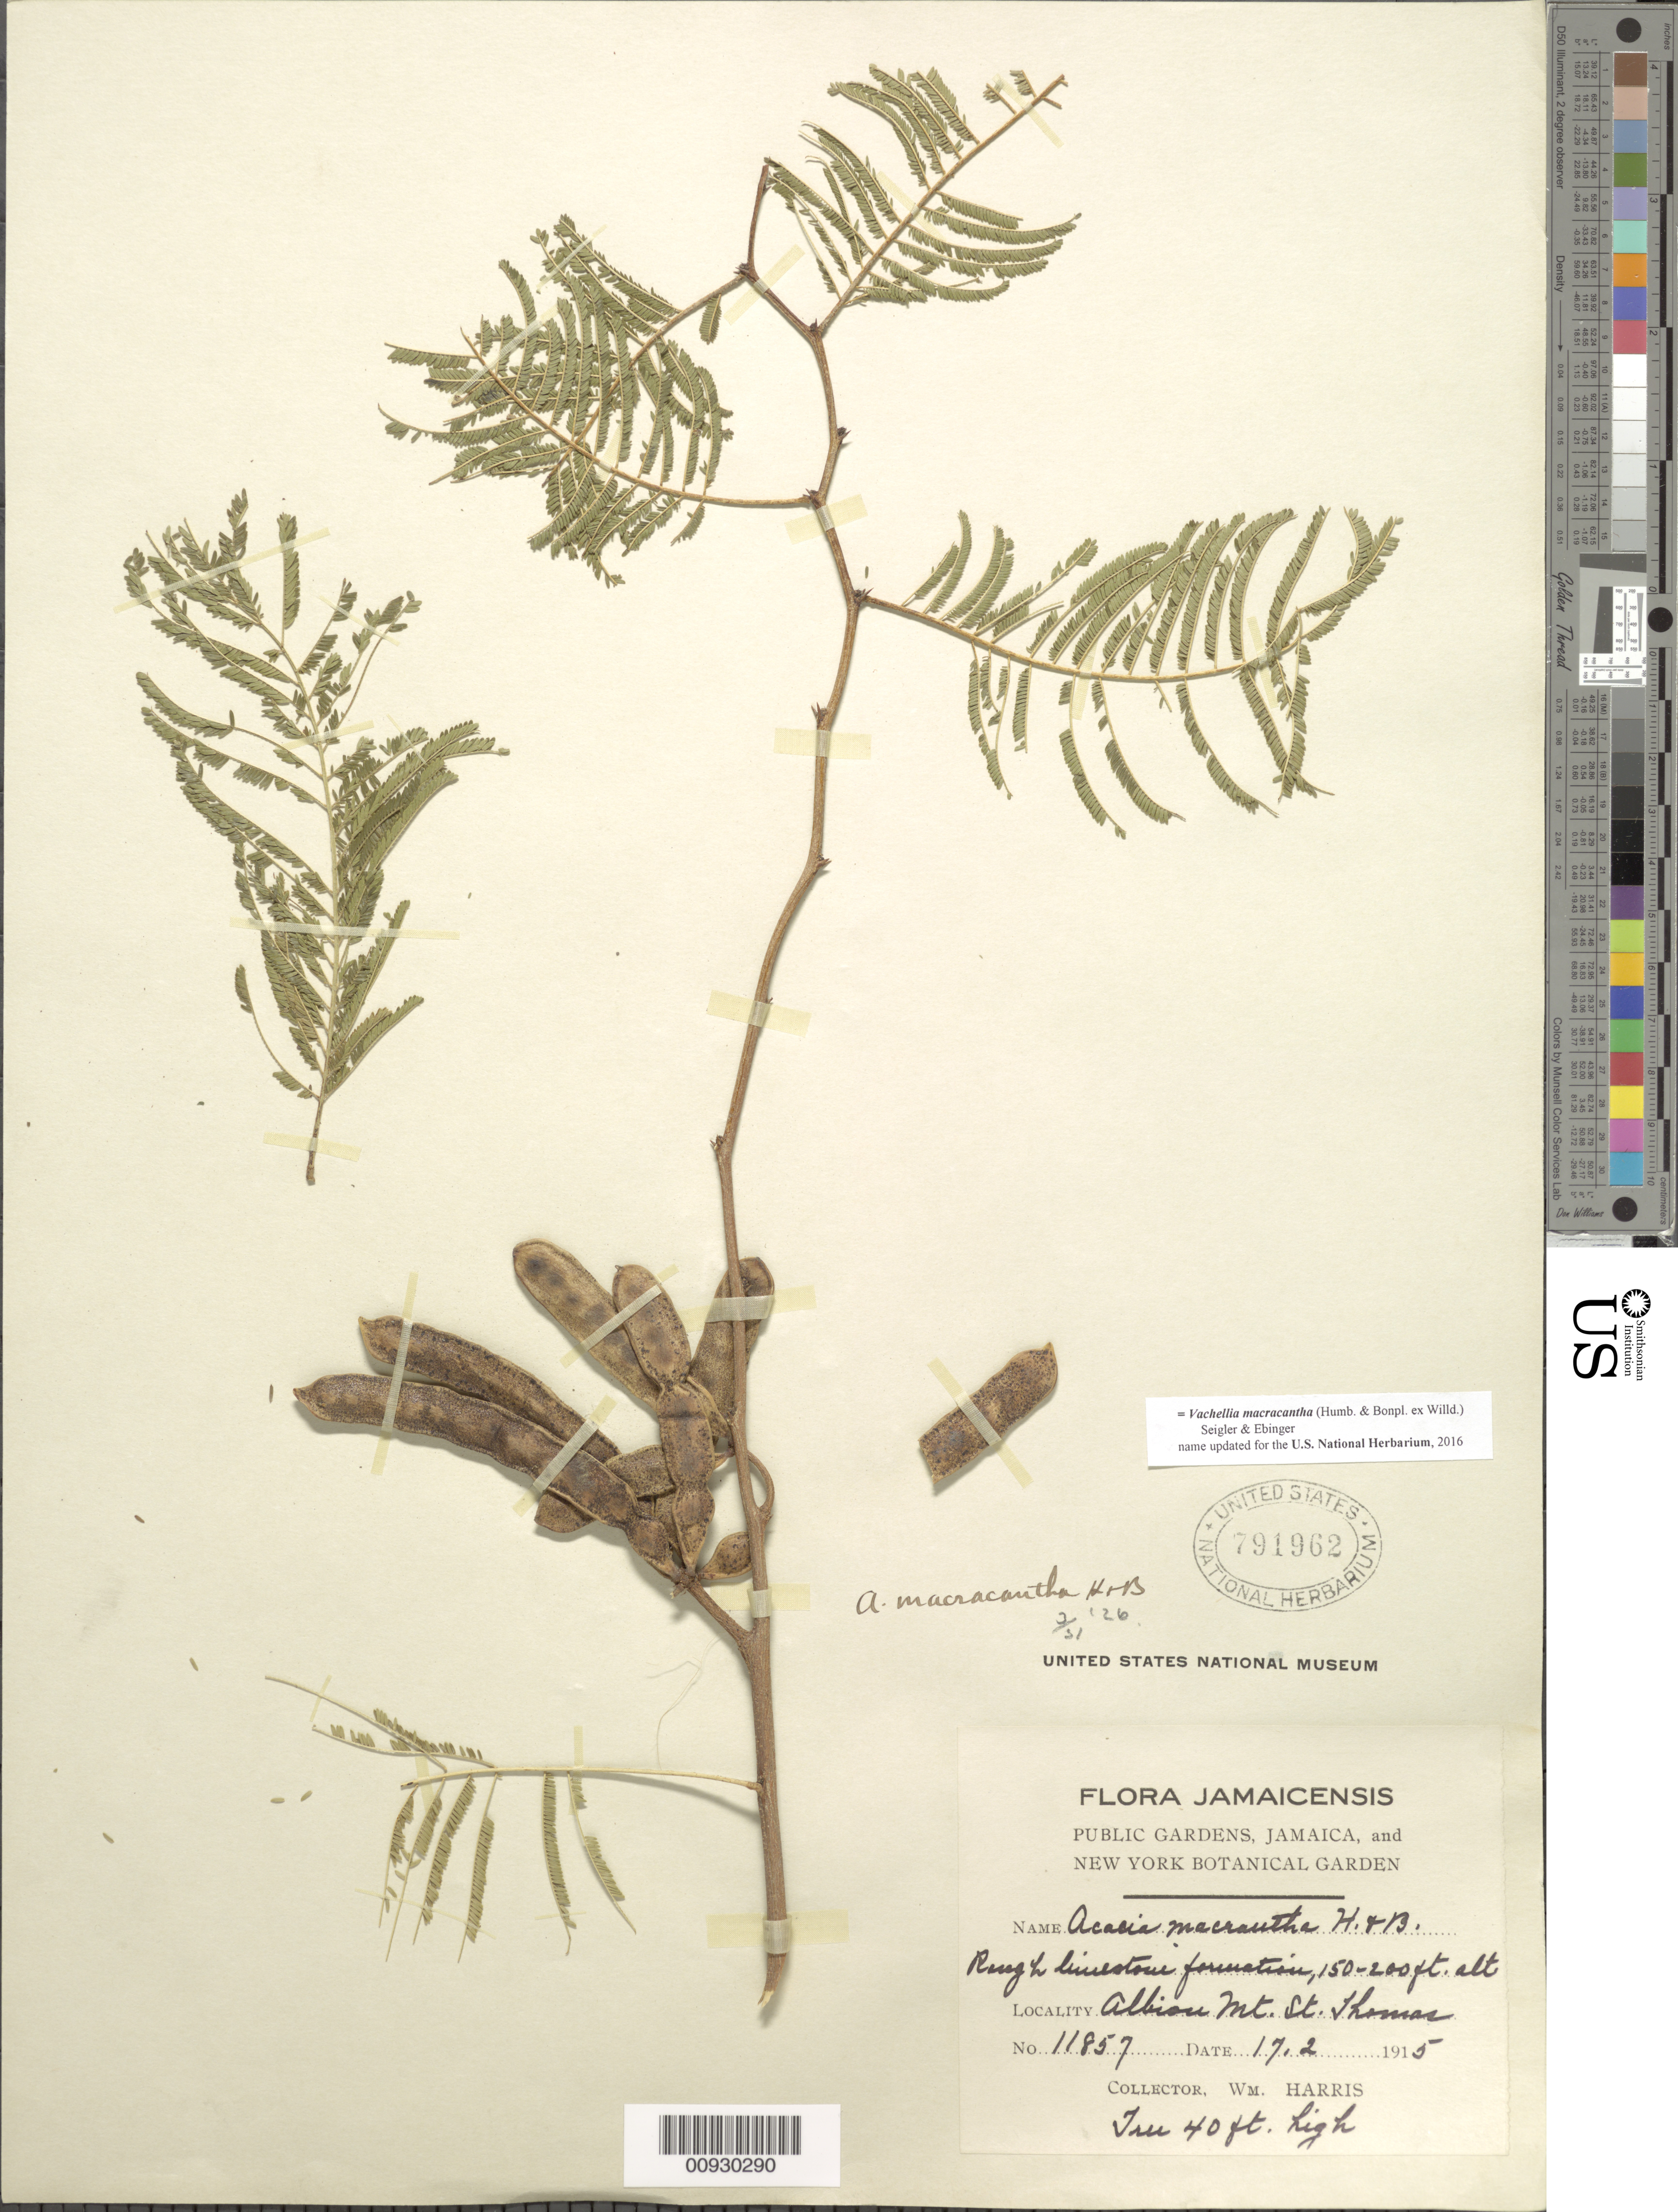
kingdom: Plantae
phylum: Tracheophyta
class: Magnoliopsida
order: Fabales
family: Fabaceae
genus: Vachellia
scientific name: Vachellia macracantha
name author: (Humb. & Bonpl. ex Willd.) Seigler & Ebinger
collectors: W. H. Harris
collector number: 11857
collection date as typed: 17 Feb 1915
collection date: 1915-02-17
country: Jamaica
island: Jamaica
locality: Albiou Mt. St. Thomas, Rough limestone formation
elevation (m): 46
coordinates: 0 N, 0 E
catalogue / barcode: US 791962